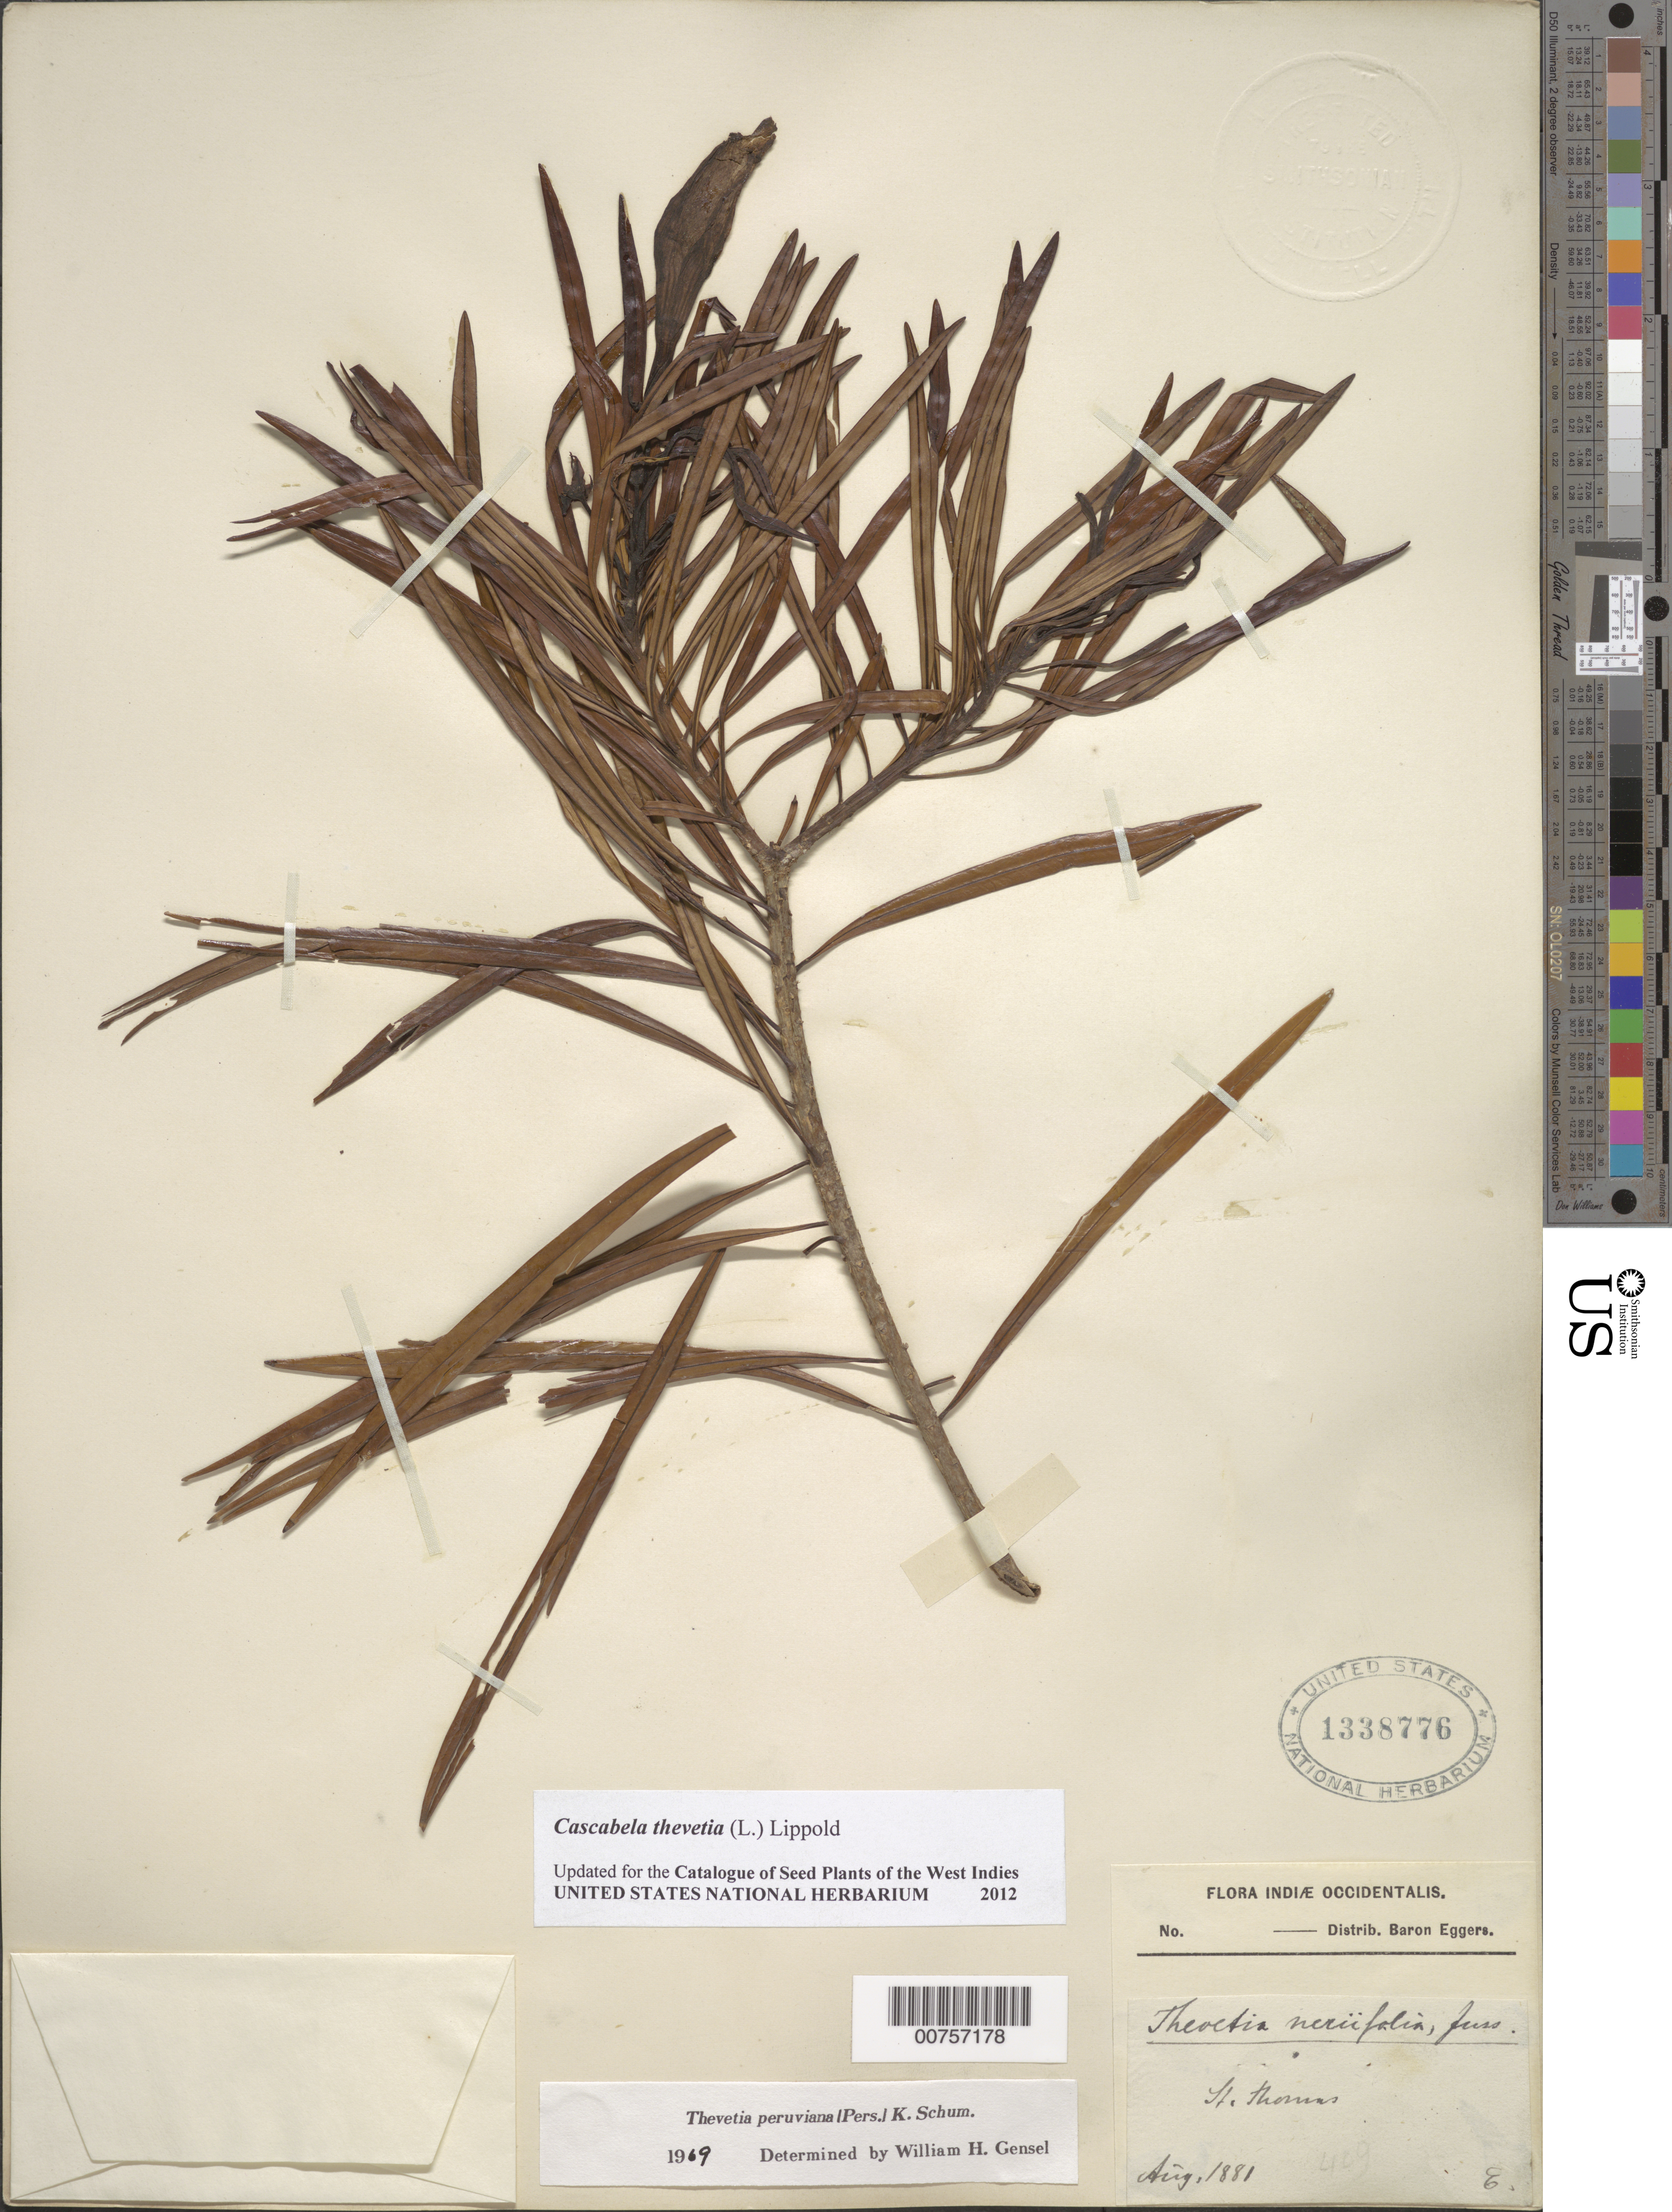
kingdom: Plantae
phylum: Tracheophyta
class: Magnoliopsida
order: Gentianales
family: Apocynaceae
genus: Cascabela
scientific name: Cascabela thevetia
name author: (L.) Lippold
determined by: Gensel, W. H.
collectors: H. F. A. von Eggers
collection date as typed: Aug 1881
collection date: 1881-08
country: U.S. Virgin Islands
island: St. Thomas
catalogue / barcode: US 1338776